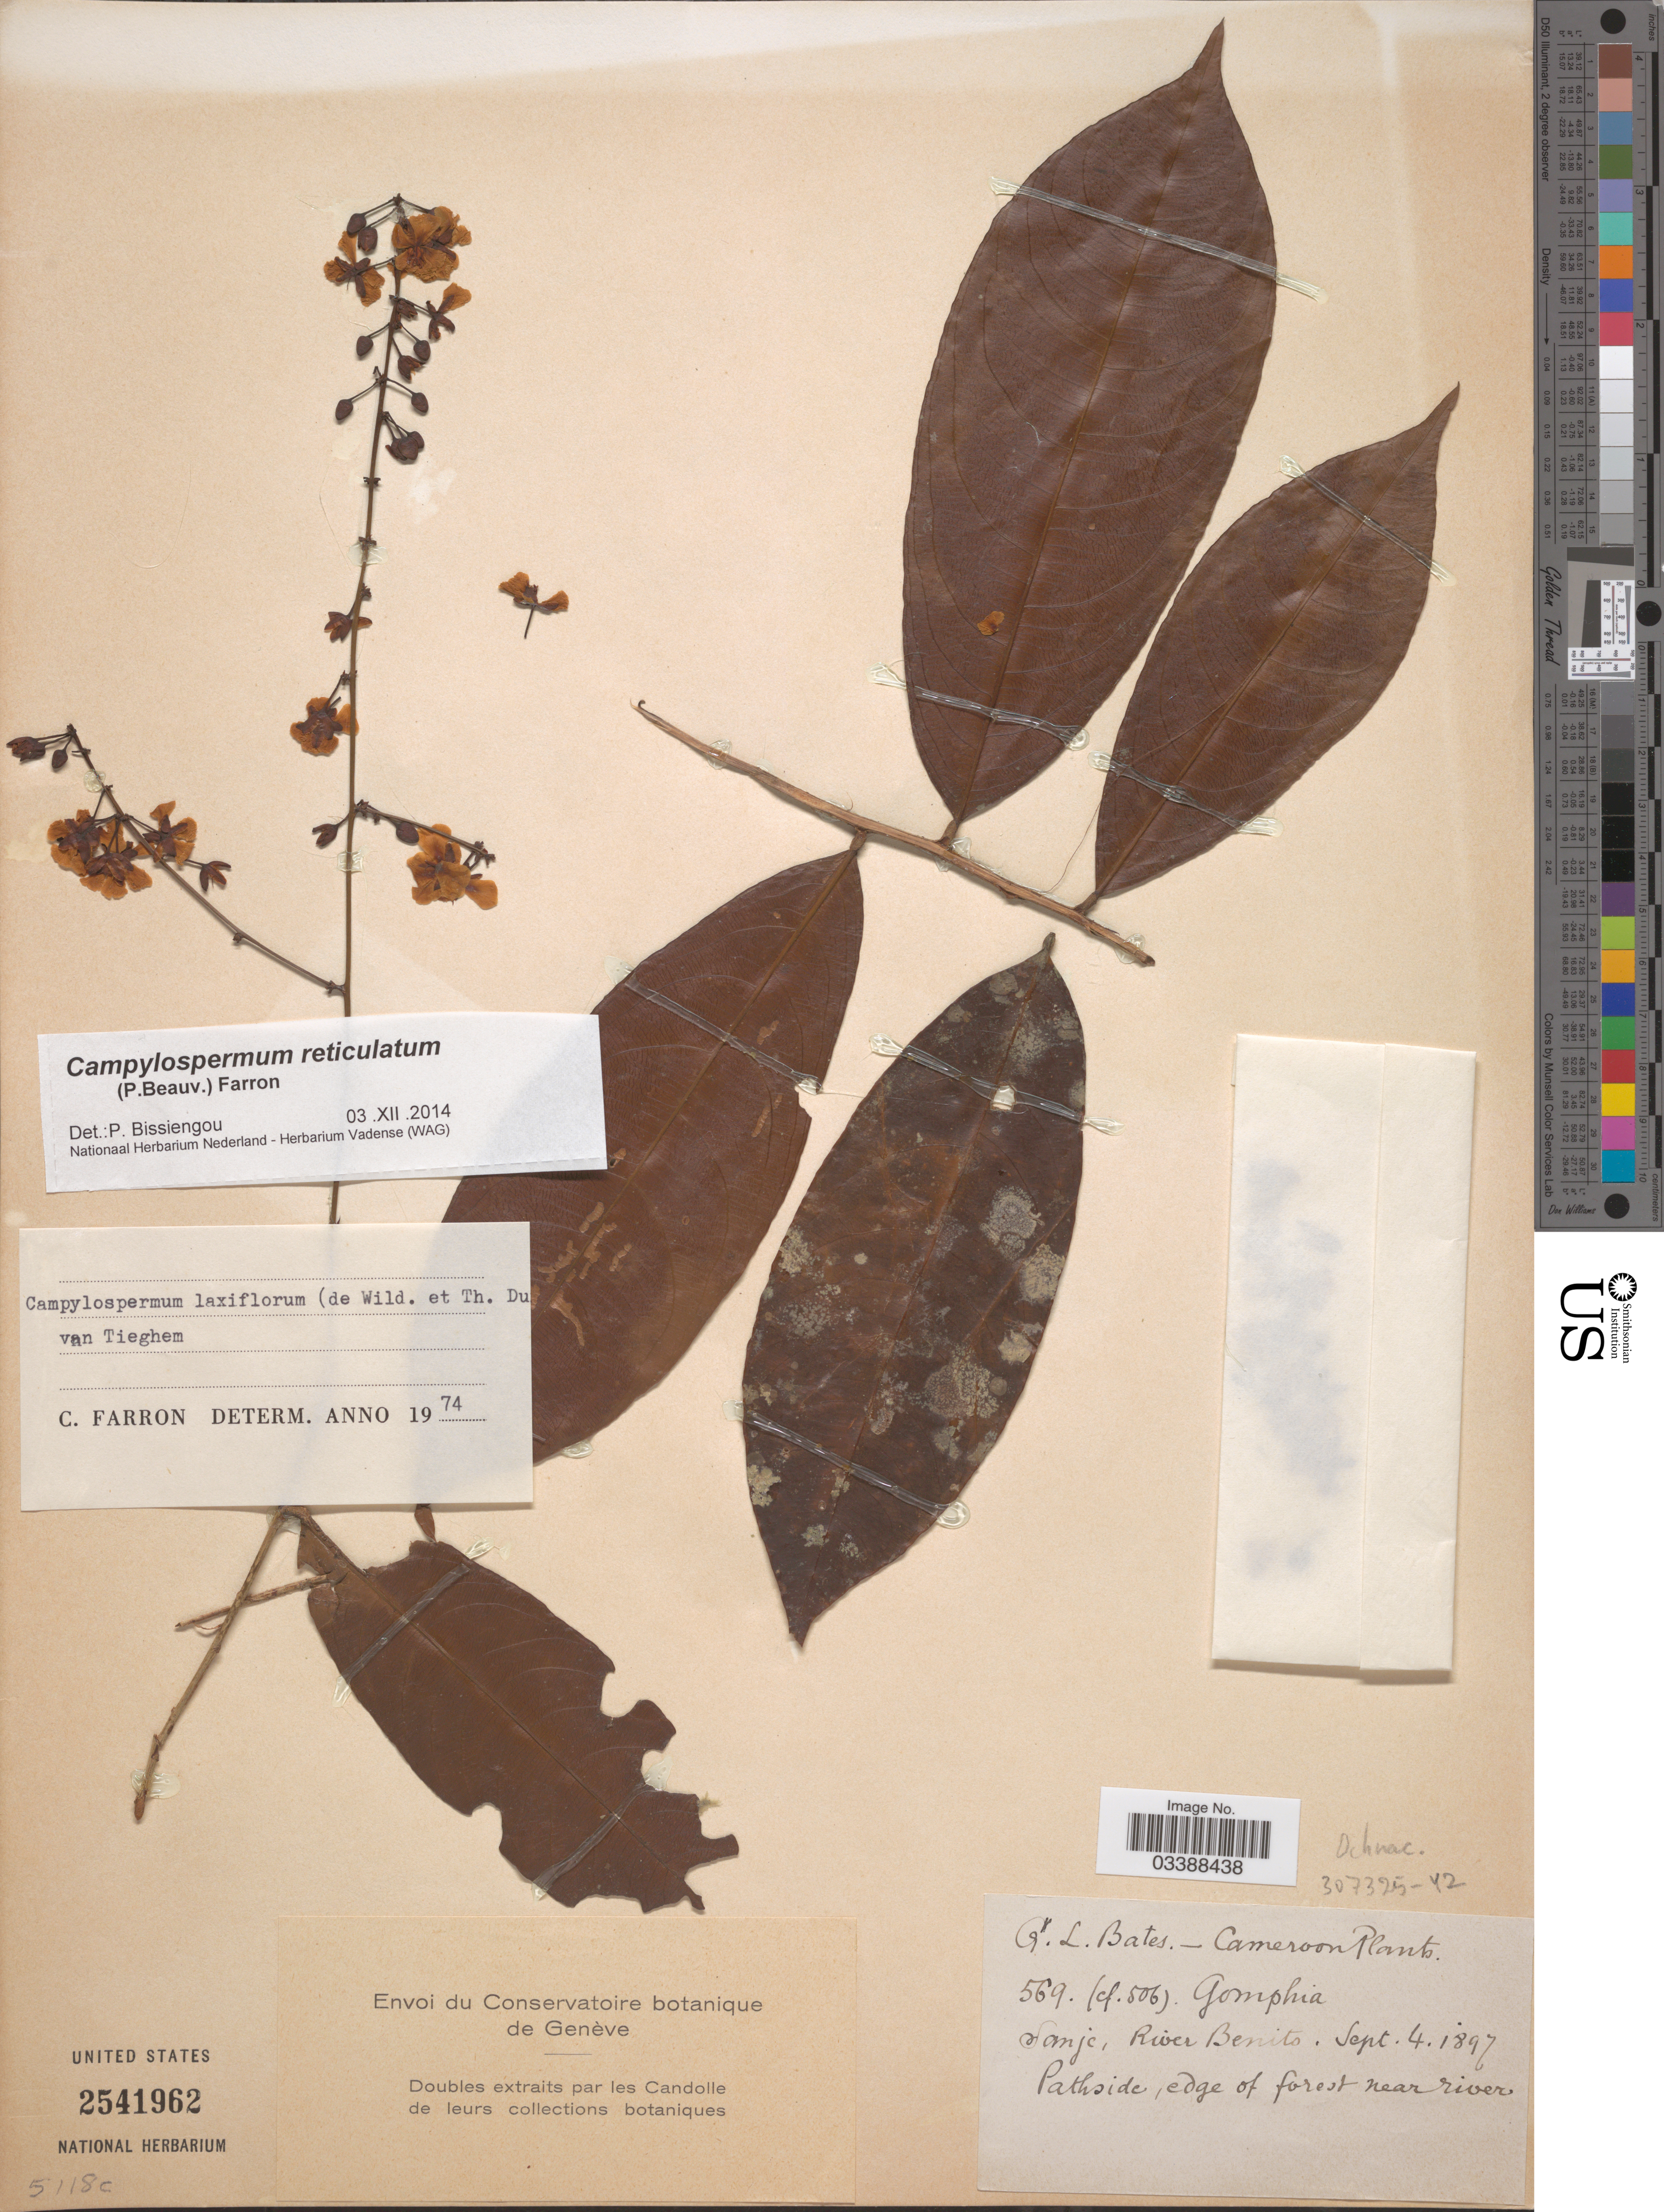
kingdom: Plantae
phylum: Tracheophyta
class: Magnoliopsida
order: Malpighiales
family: Ochnaceae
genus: Campylospermum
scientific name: Campylospermum reticulatum var. reticulatum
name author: (P. Beauv.) Farron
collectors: G. Bates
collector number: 569 (cf 506)?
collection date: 1897-08-04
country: Cameroon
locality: Sanje, River Benito. Pathside, edge of forest near river.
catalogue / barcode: US 2541962